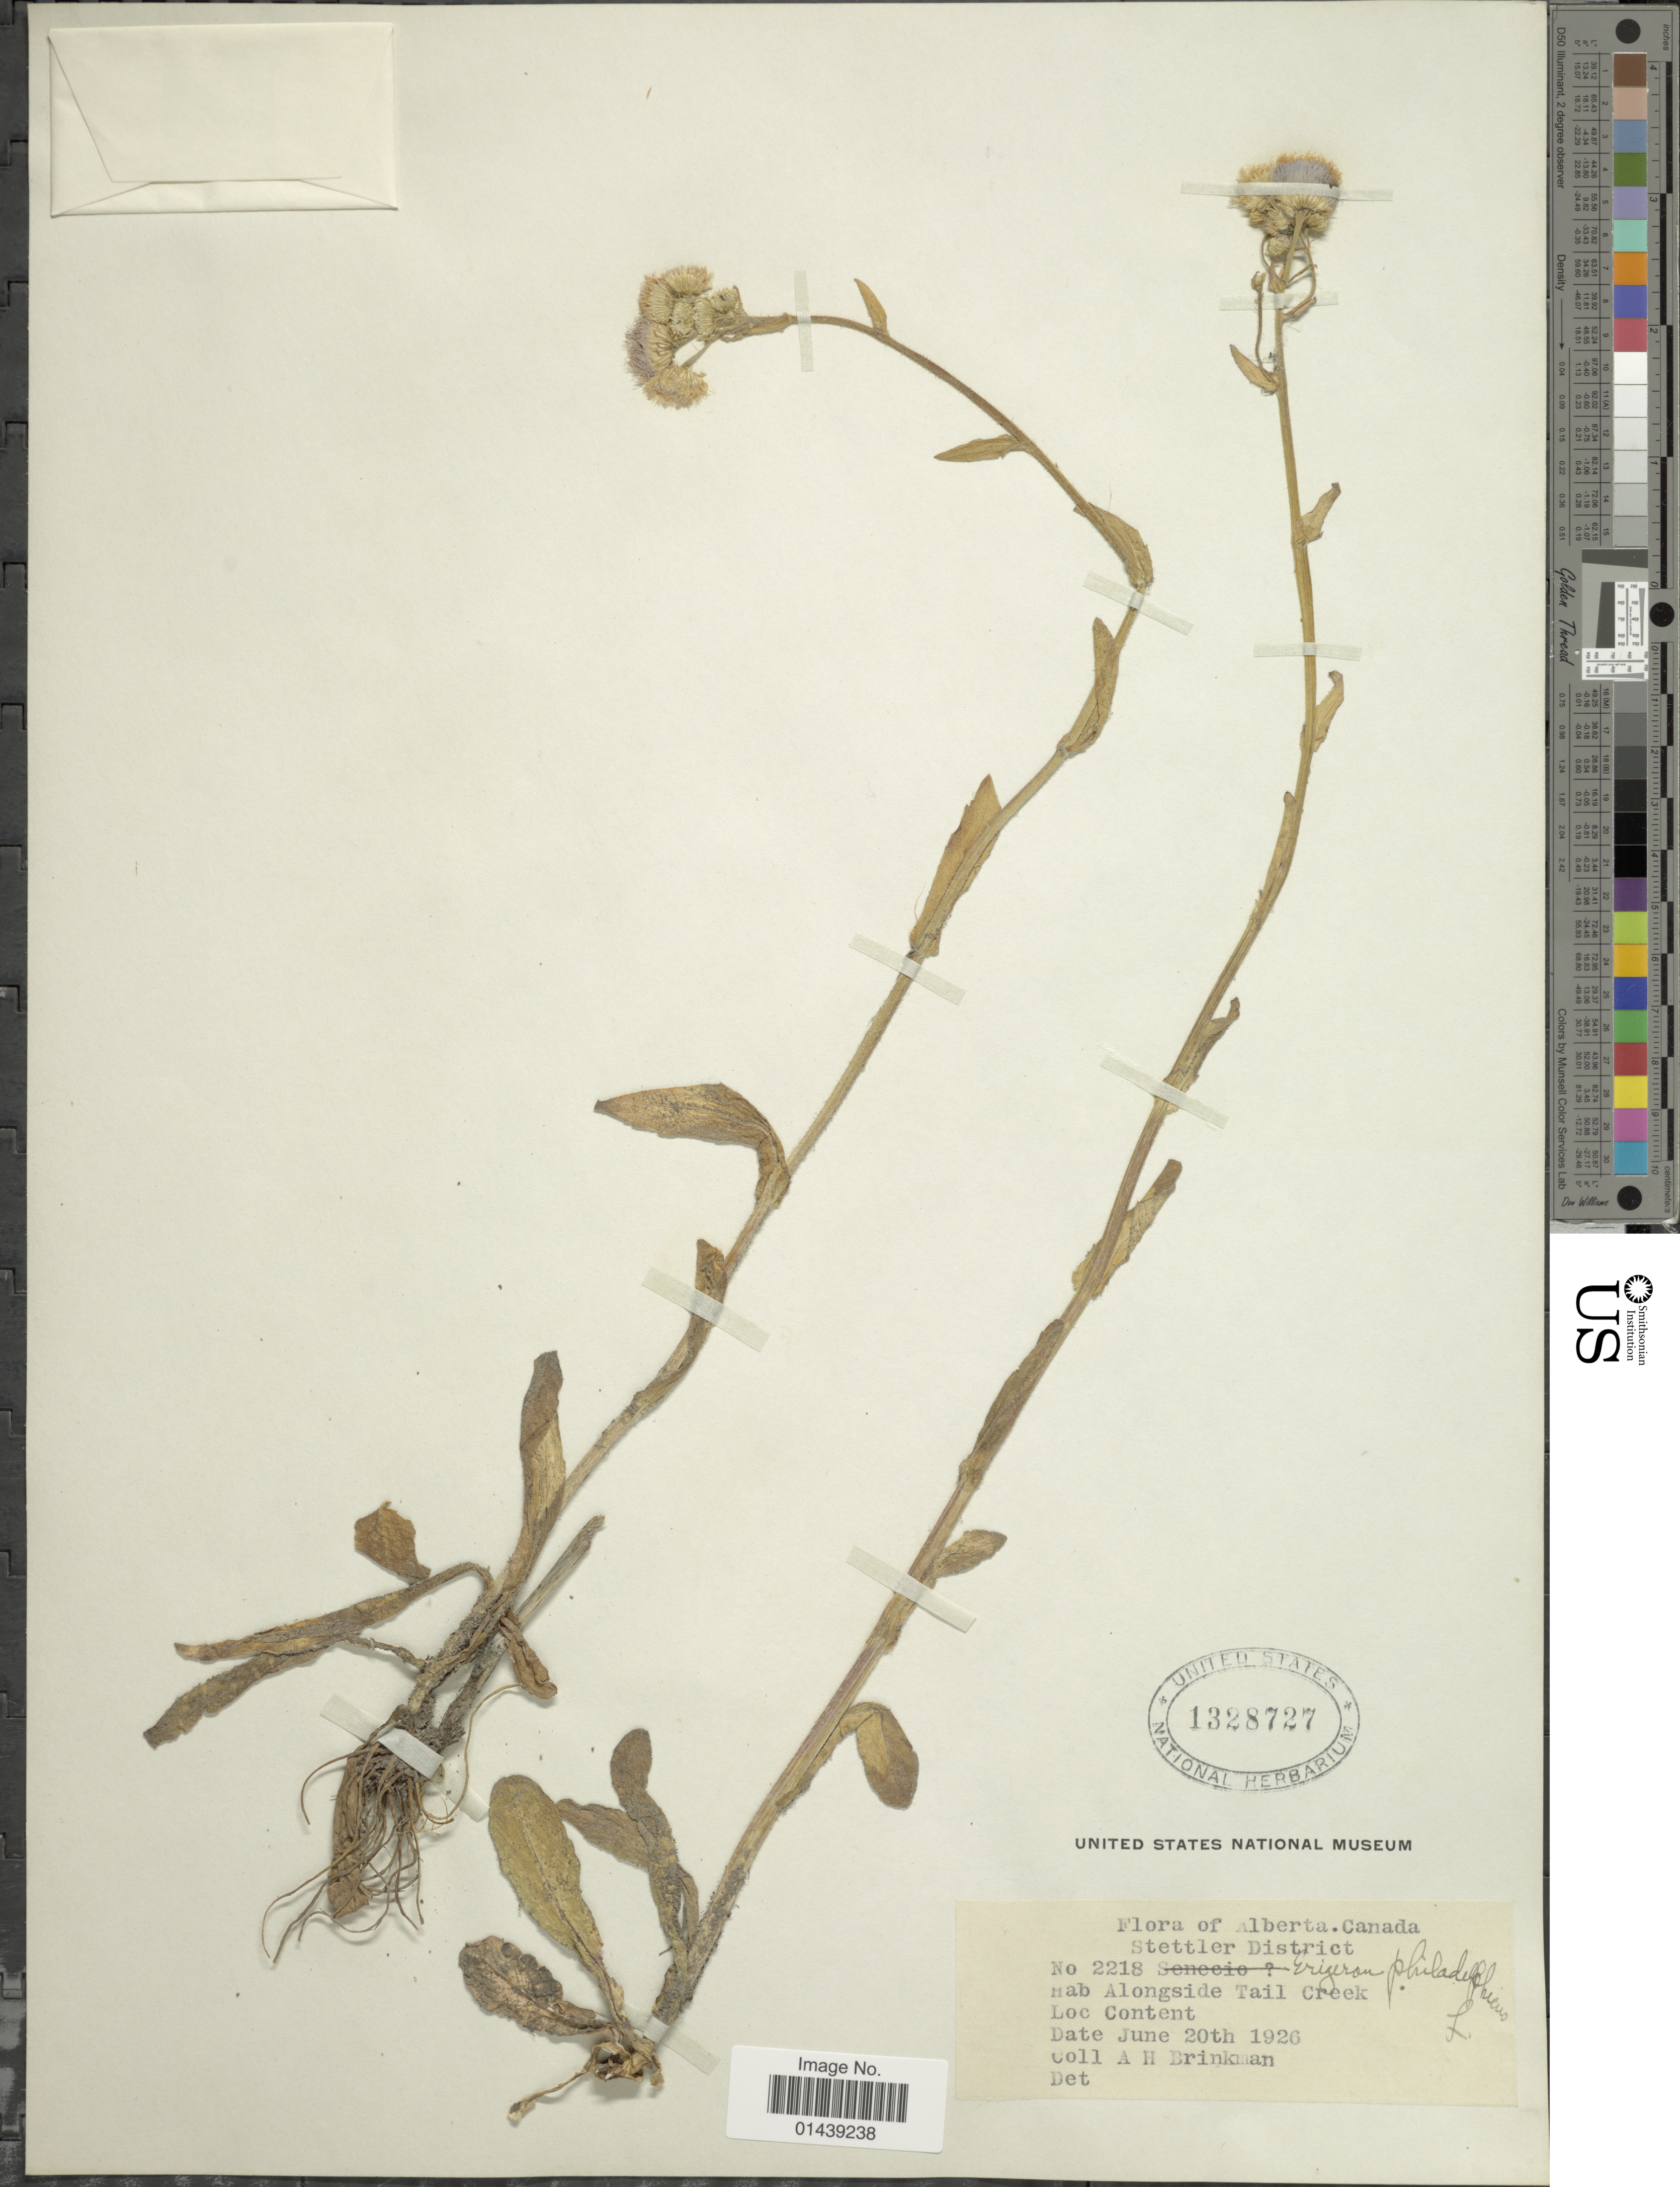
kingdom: Plantae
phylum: Tracheophyta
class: Magnoliopsida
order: Asterales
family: Asteraceae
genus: Erigeron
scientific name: Erigeron philadelphicus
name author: L.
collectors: A. Brinkman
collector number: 2218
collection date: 1926-06-20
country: Canada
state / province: Alberta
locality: Stettler District. Alongside Tail Creek. Content [unsure placement]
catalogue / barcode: US 1328727